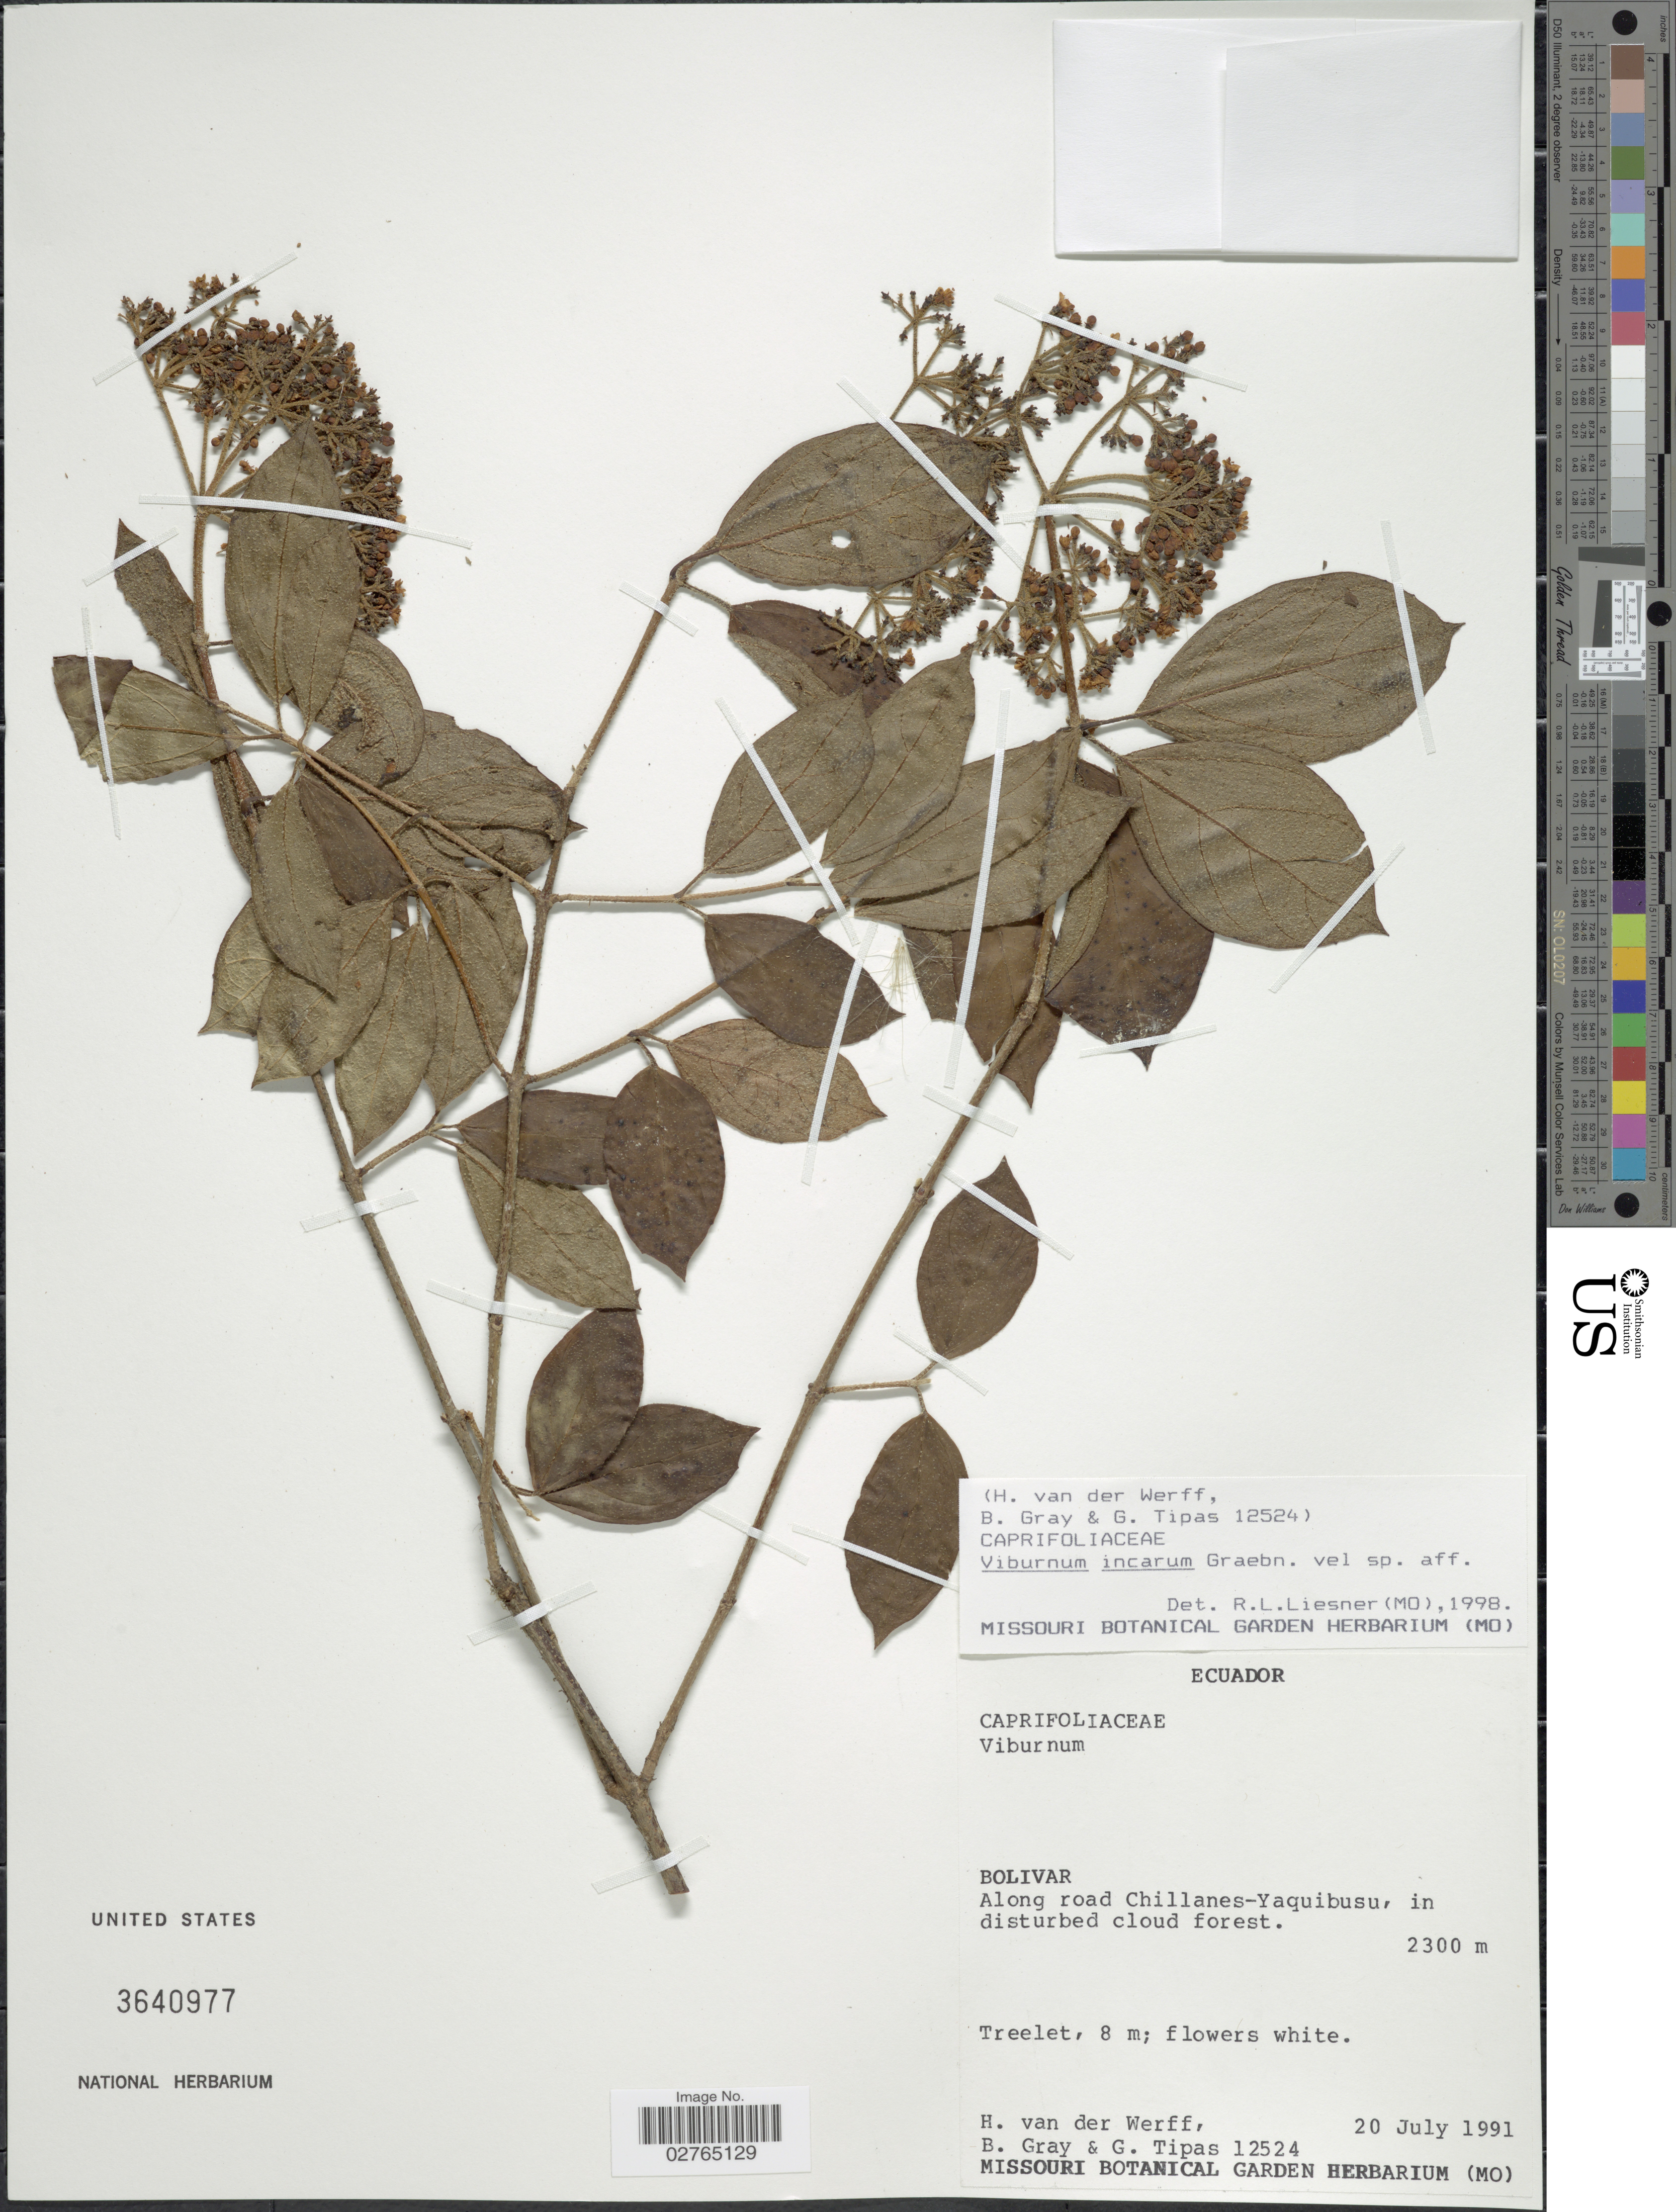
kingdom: Plantae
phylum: Tracheophyta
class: Magnoliopsida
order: Dipsacales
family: Viburnaceae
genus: Viburnum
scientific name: Viburnum incarum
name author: Graebn.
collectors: H. van der Werff, B. Gray & G. Tipas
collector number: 12524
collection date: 1991-07-20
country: Ecuador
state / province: Bolívar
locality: Along road Chillanes-Yaquibusu.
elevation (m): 2300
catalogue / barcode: US 3640977